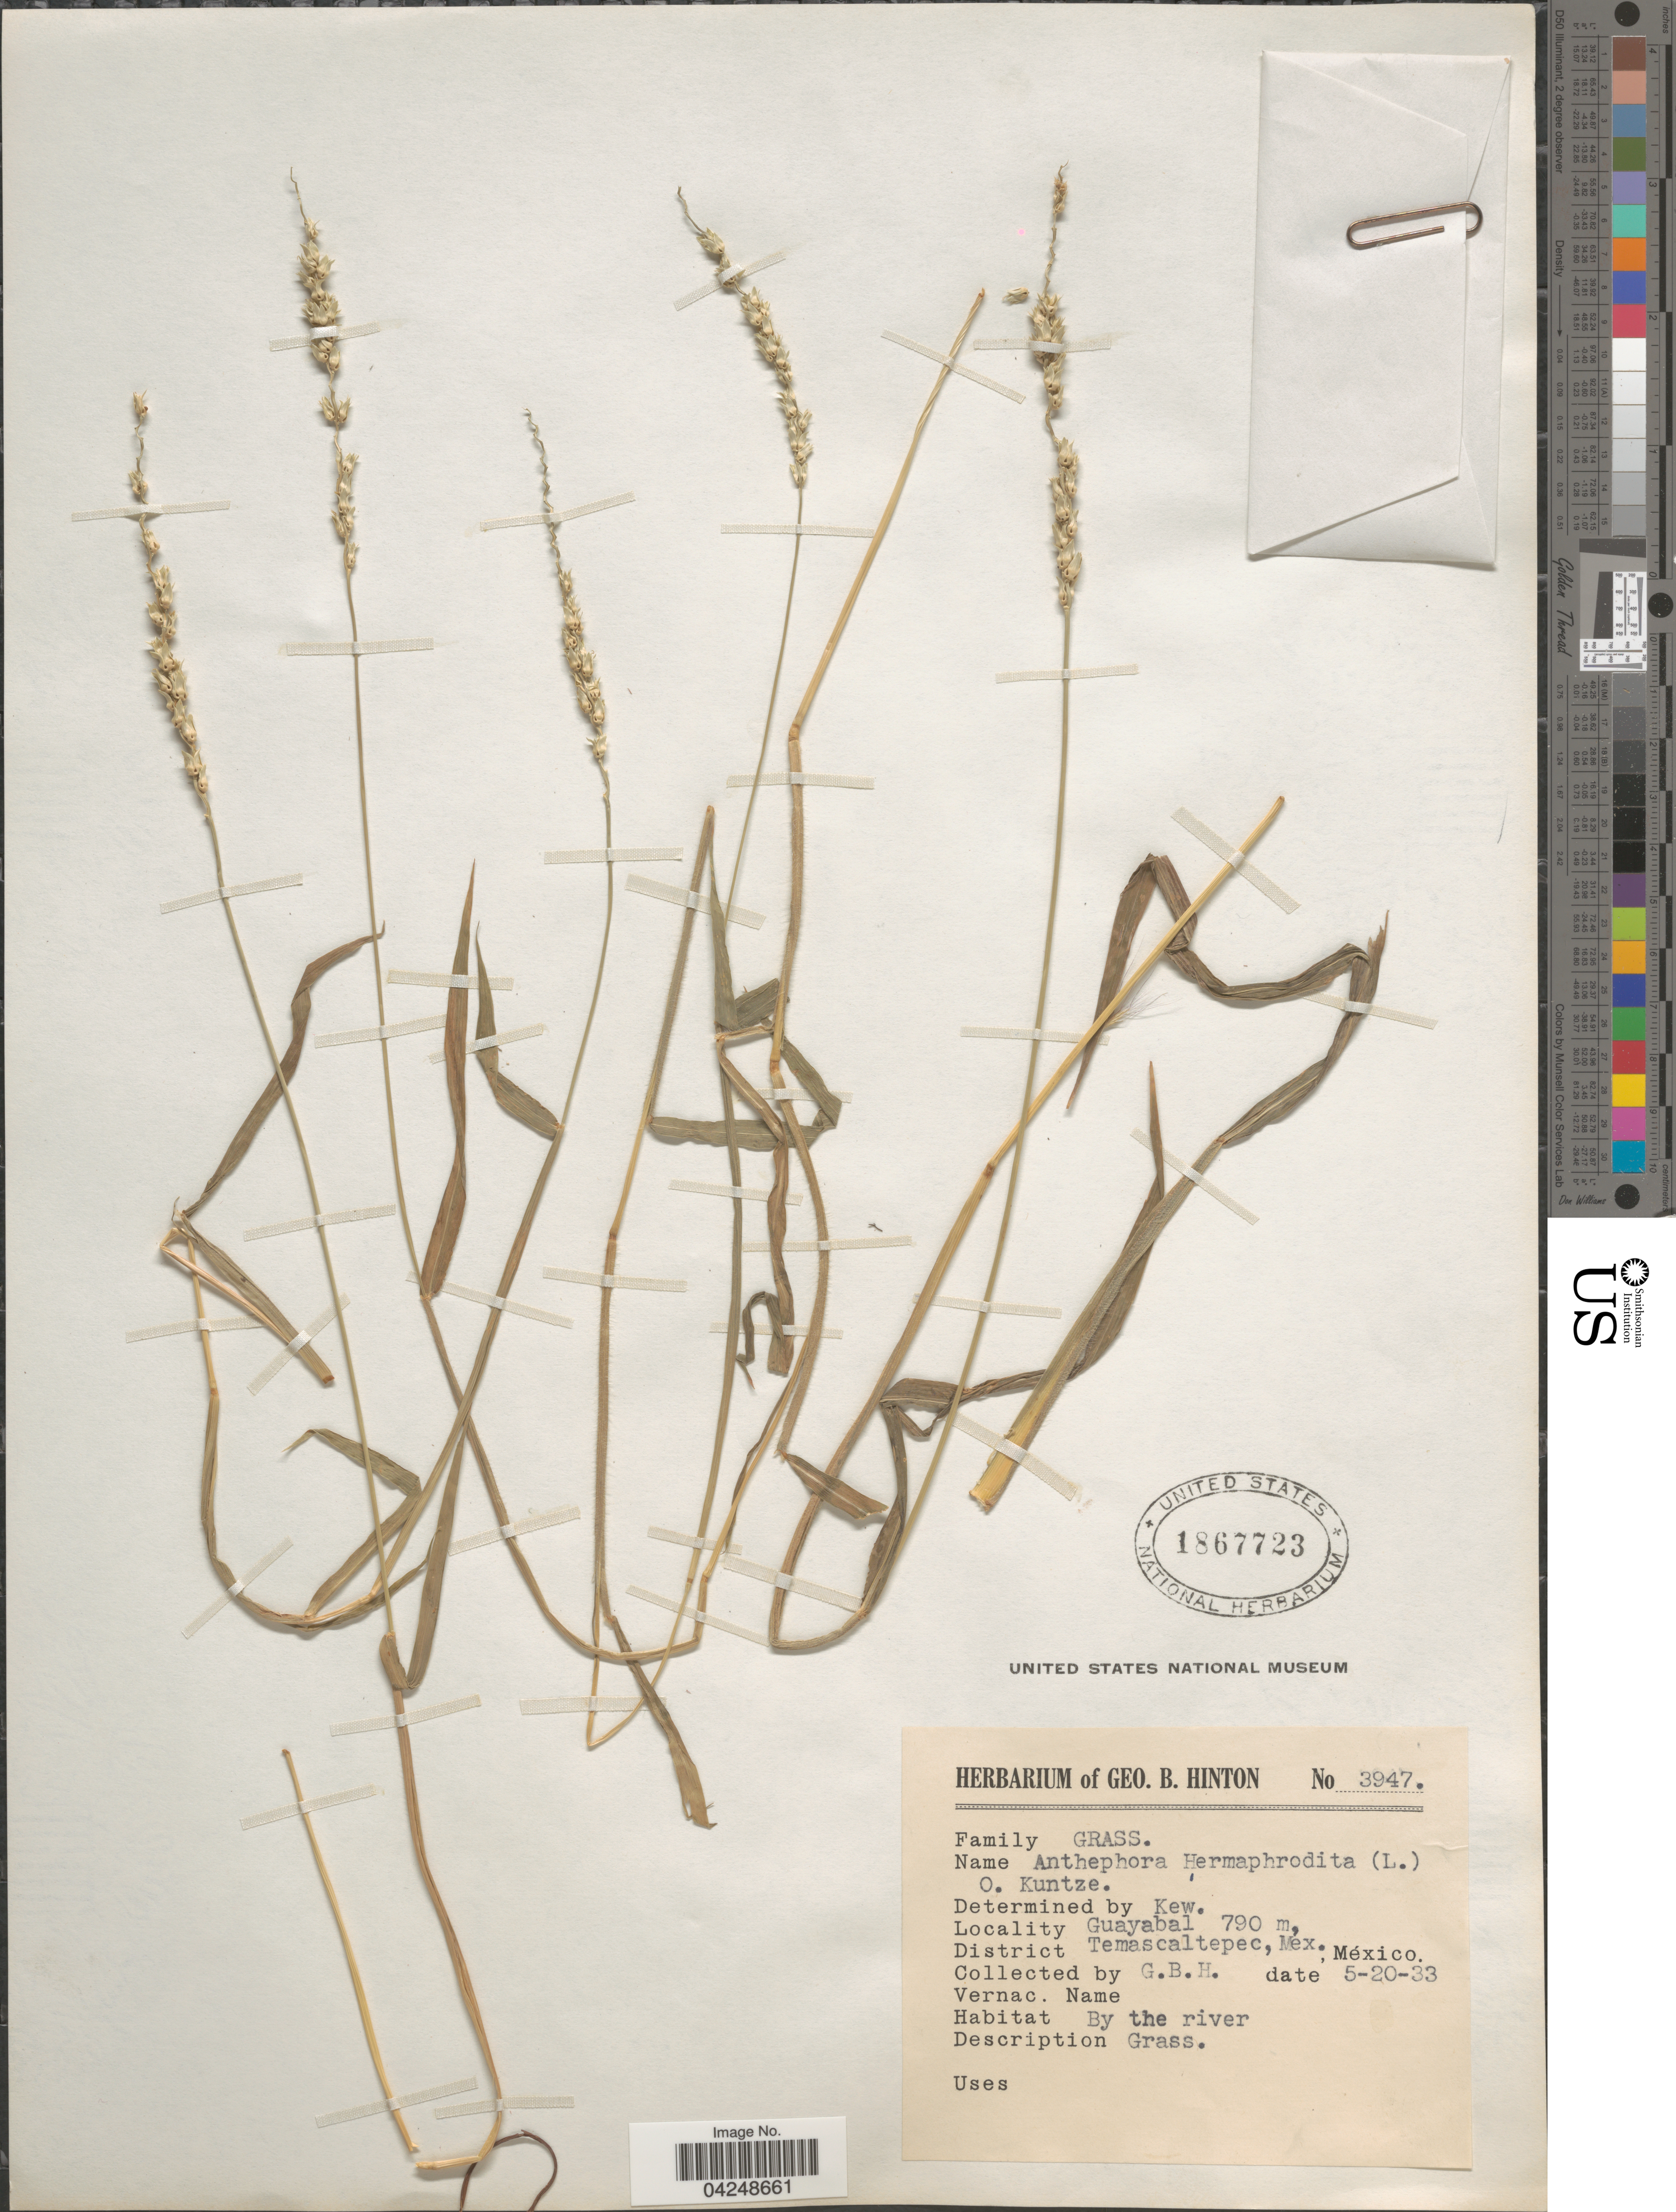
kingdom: Plantae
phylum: Tracheophyta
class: Liliopsida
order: Poales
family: Poaceae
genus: Anthephora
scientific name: Anthephora hermaphrodita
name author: (L.) Kuntze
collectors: G. B. Hinton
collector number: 3947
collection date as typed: Transcribed d/m/y: 20/5/33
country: Mexico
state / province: México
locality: Guayabal. Temascaltepec.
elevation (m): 790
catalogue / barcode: US 1867723